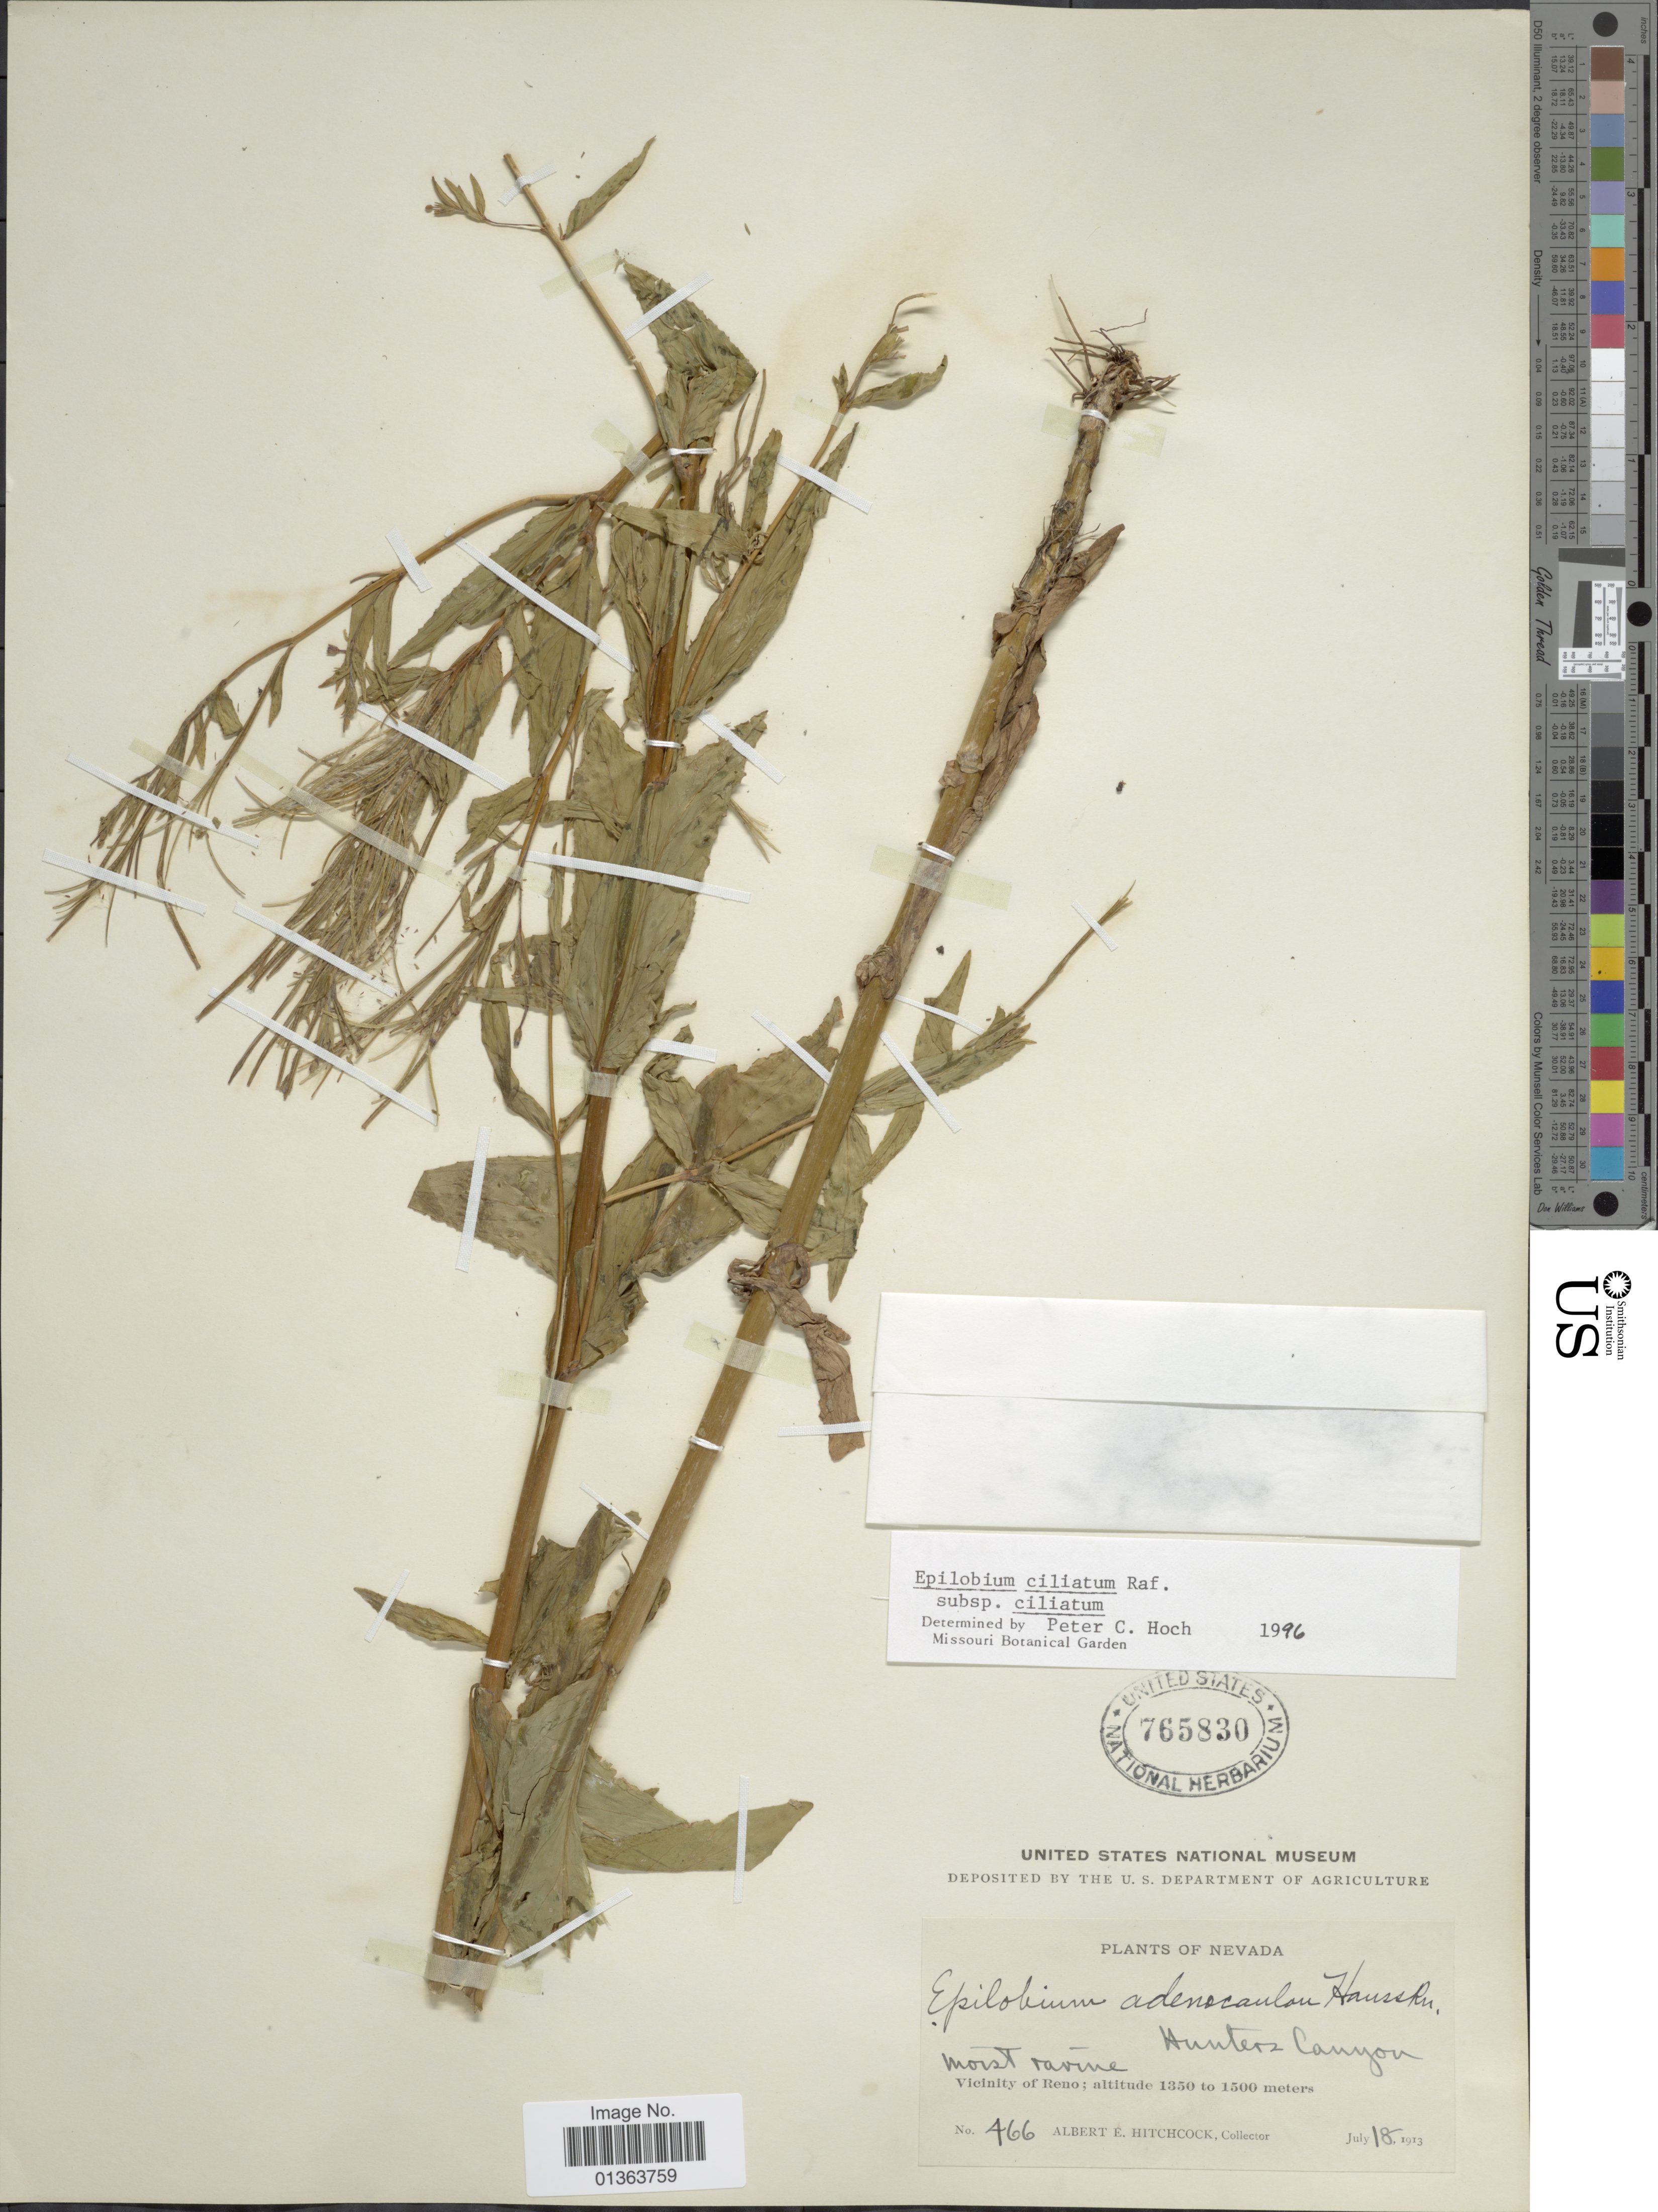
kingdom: Plantae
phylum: Tracheophyta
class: Magnoliopsida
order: Myrtales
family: Onagraceae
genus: Epilobium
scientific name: Epilobium ciliatum subsp. ciliatum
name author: Raf.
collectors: A. Hitchcock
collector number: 466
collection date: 1913-07-18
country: United States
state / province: Nevada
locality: Hunters Canyon. Vicinity of Reno.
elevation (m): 1350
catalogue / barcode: US 765830